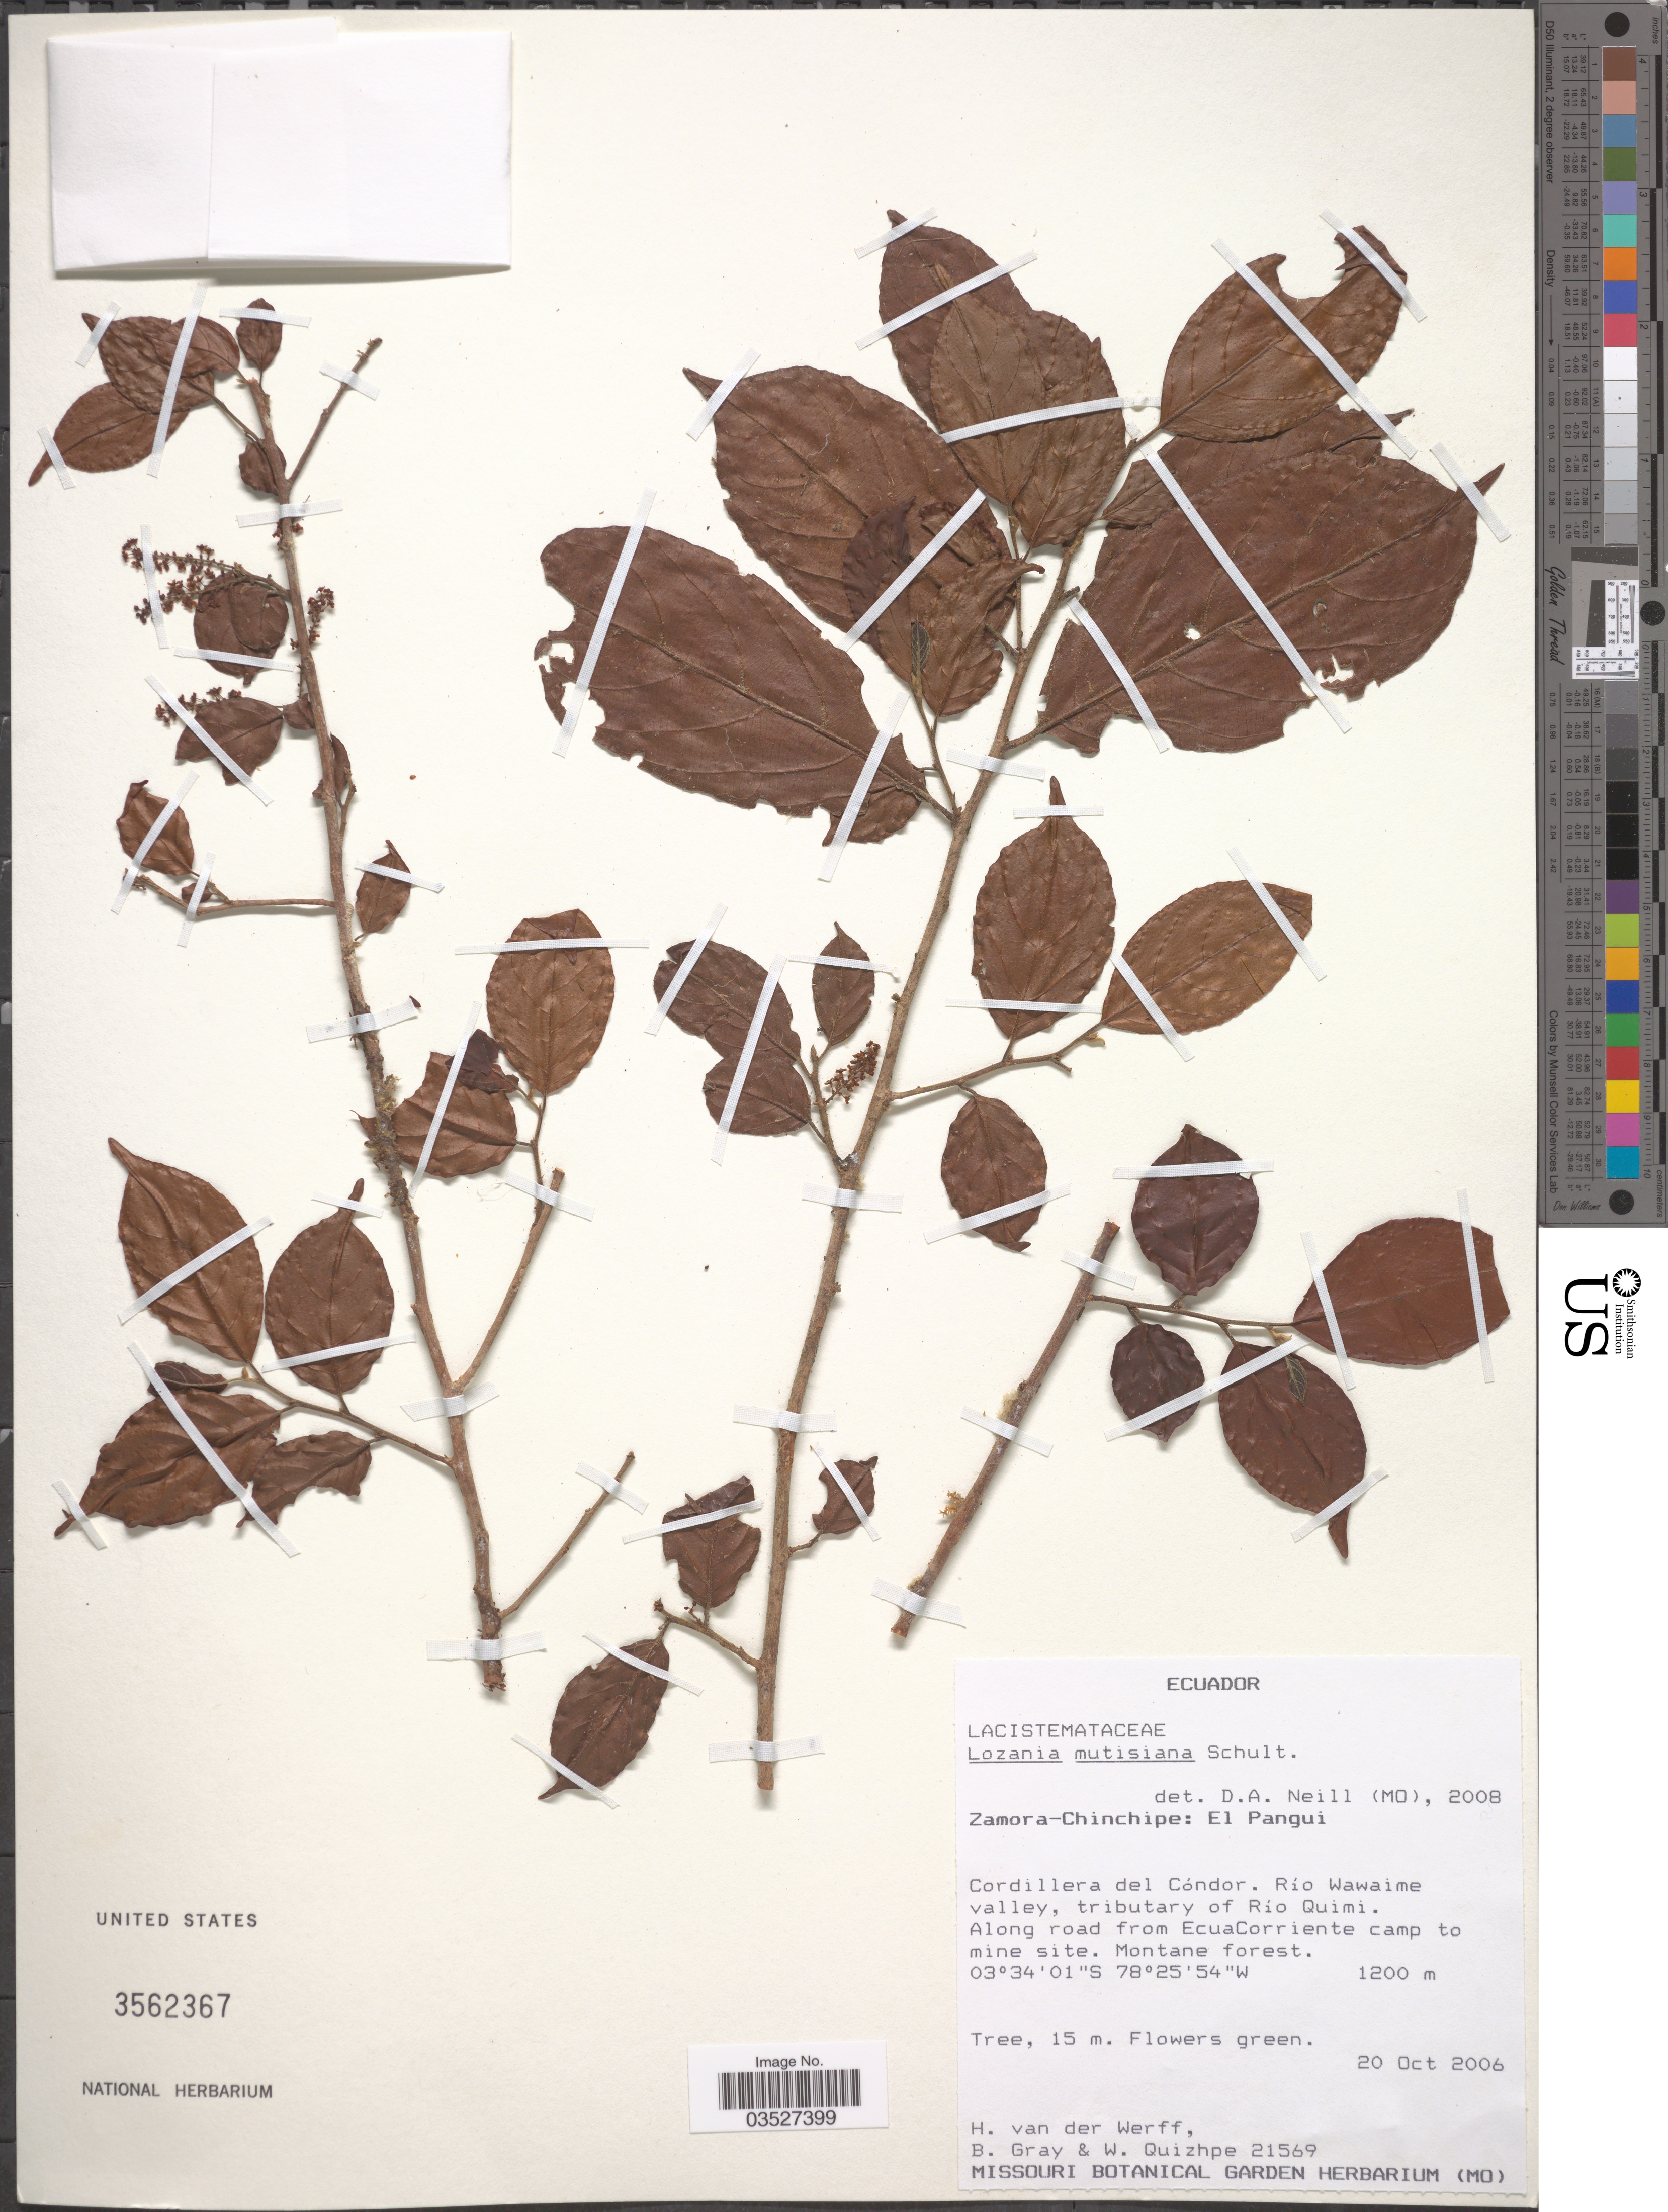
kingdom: Plantae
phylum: Tracheophyta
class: Magnoliopsida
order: Malpighiales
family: Lacistemataceae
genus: Lozania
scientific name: Lozania mutisiana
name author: Schult. in Roem. & Schult.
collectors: H. van der Werff, B. Gray & W. Quizhpe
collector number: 21569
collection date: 2006-10-20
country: Ecuador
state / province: Zamora-Chinchipe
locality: El Pangui. Cordillera del Cóndor. Río Wawaime valley, tributary of Río Quimi. Along road from EcuaCorriente camp to mine site.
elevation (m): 1200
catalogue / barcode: US 3562367